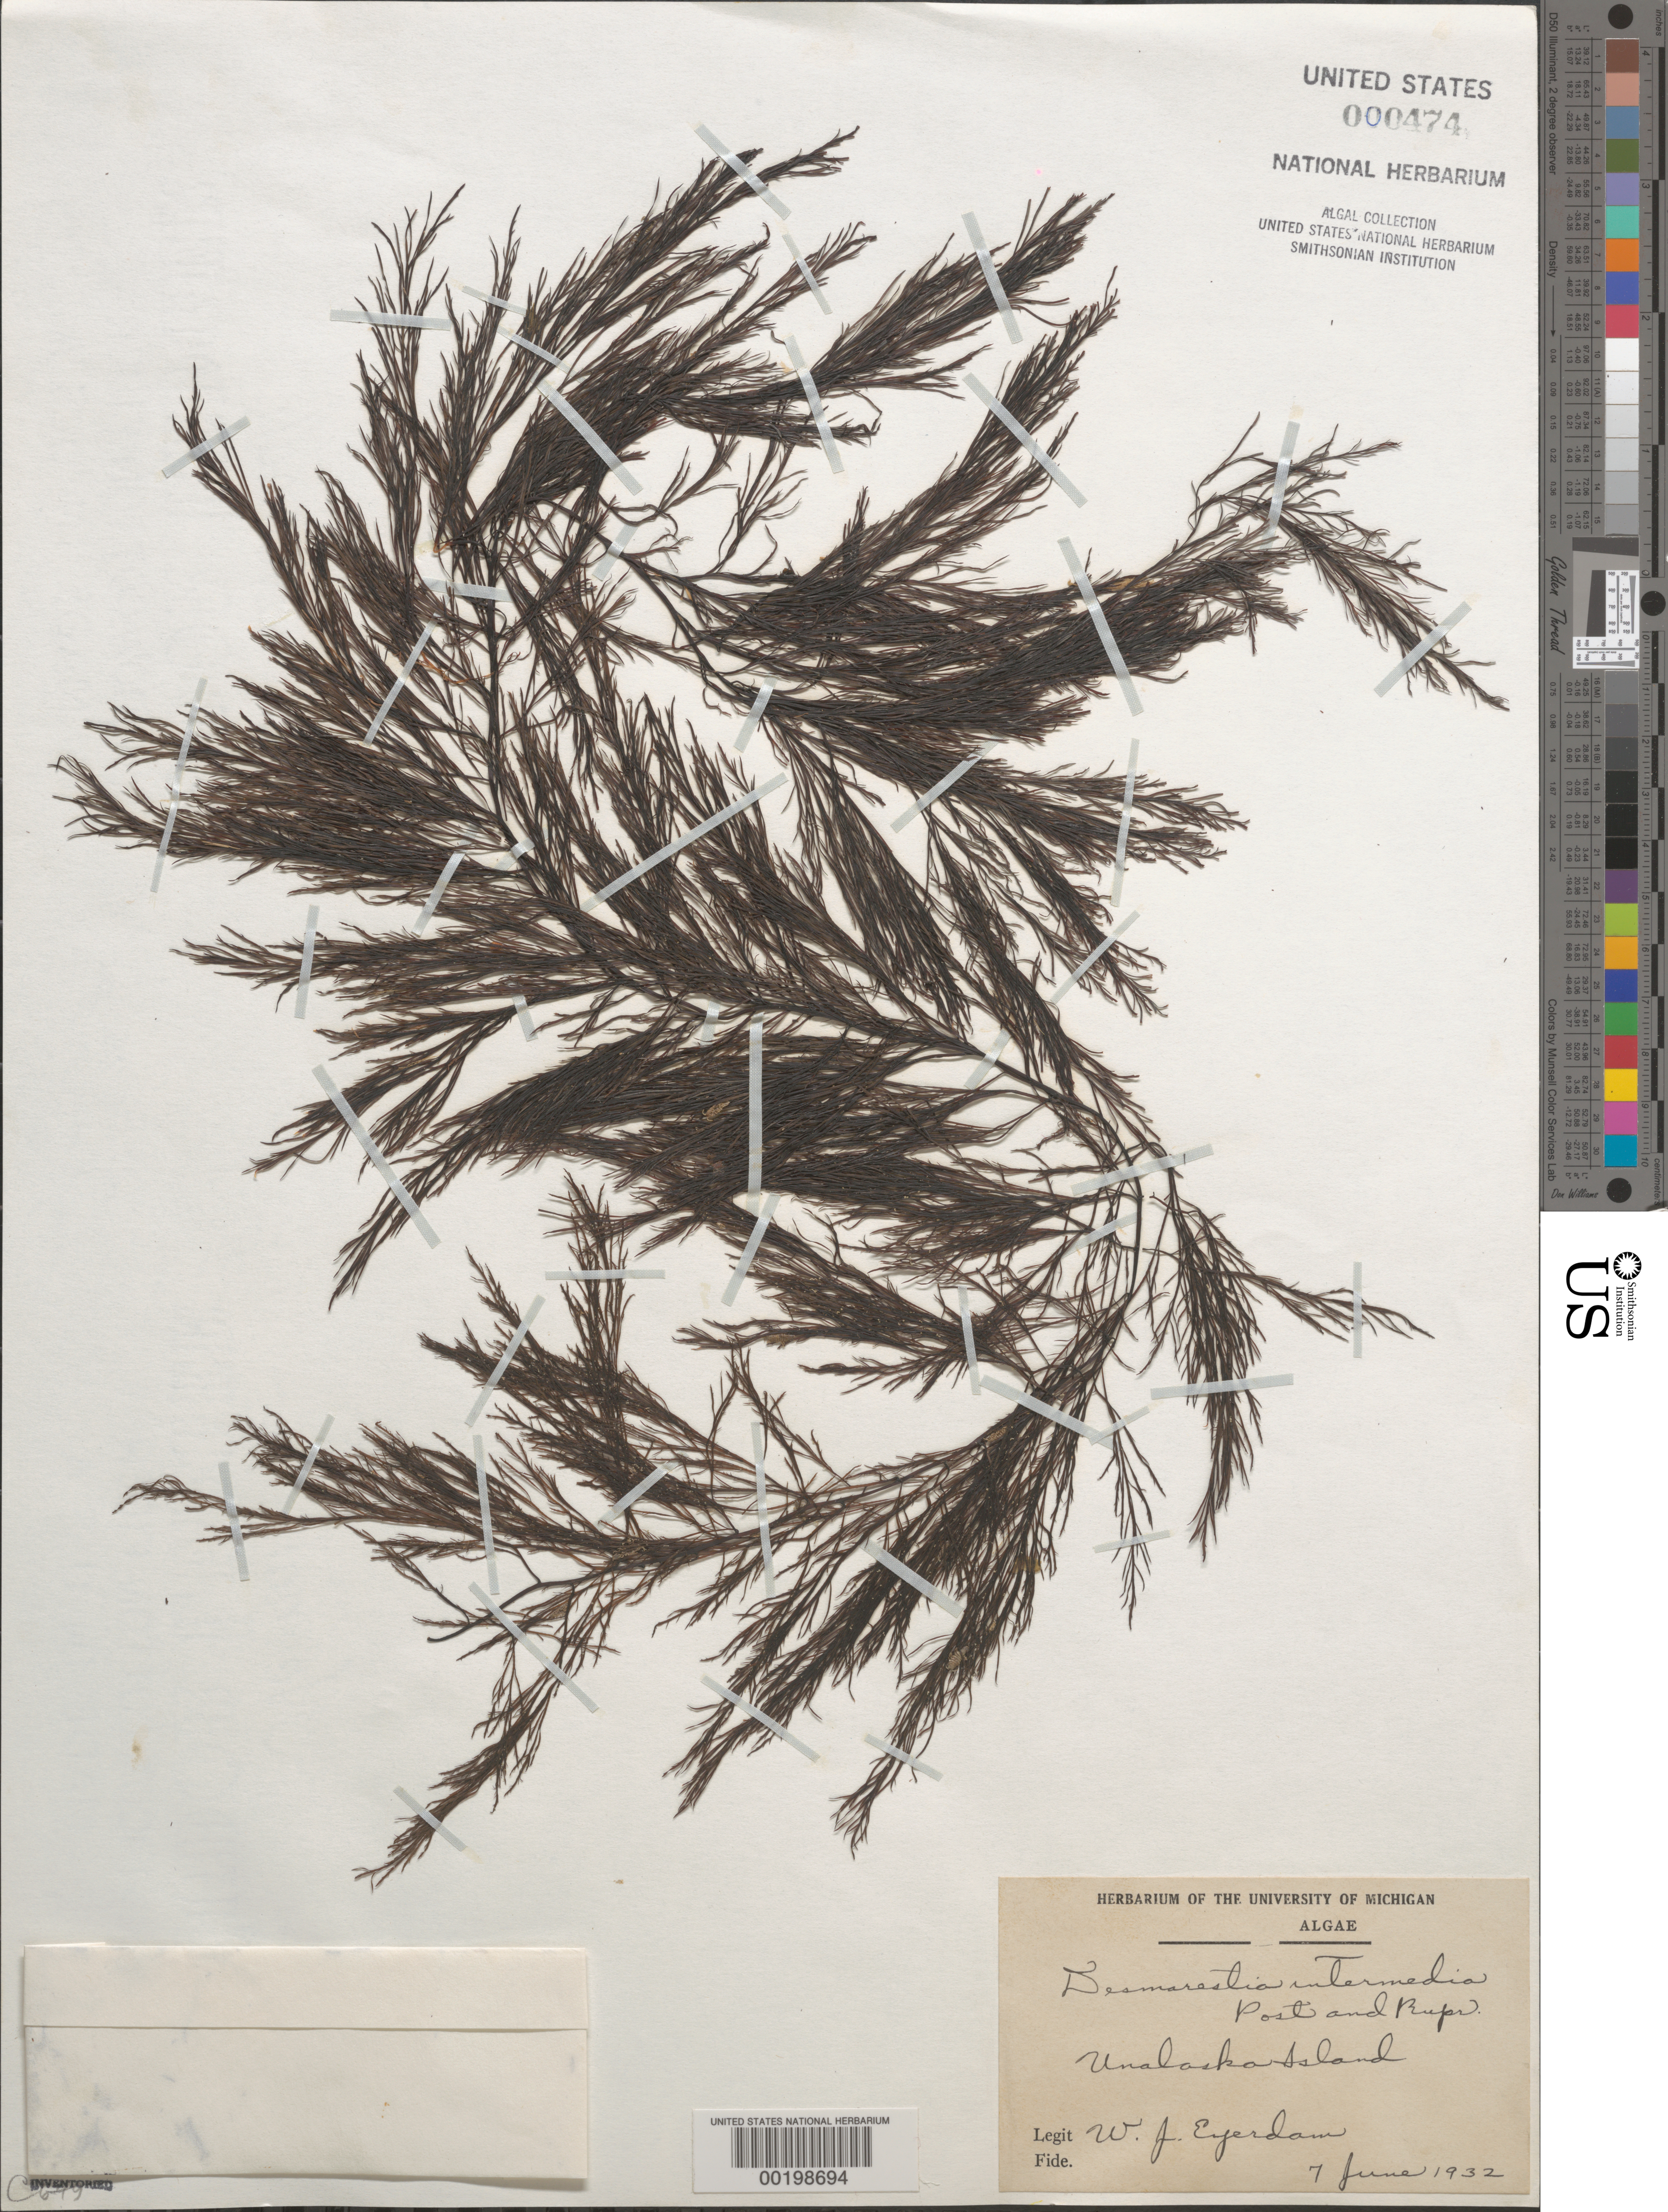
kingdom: Chromista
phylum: Ochrophyta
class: Phaeophyceae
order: Desmarestiales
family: Desmarestiaceae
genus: Desmarestia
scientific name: Desmarestia latifrons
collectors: W. J. Eyerdam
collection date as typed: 07 Jun 1932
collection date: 1932-06-07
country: United States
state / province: Alaska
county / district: Aleutian Islands Division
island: Unalaska Island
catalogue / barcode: US 474